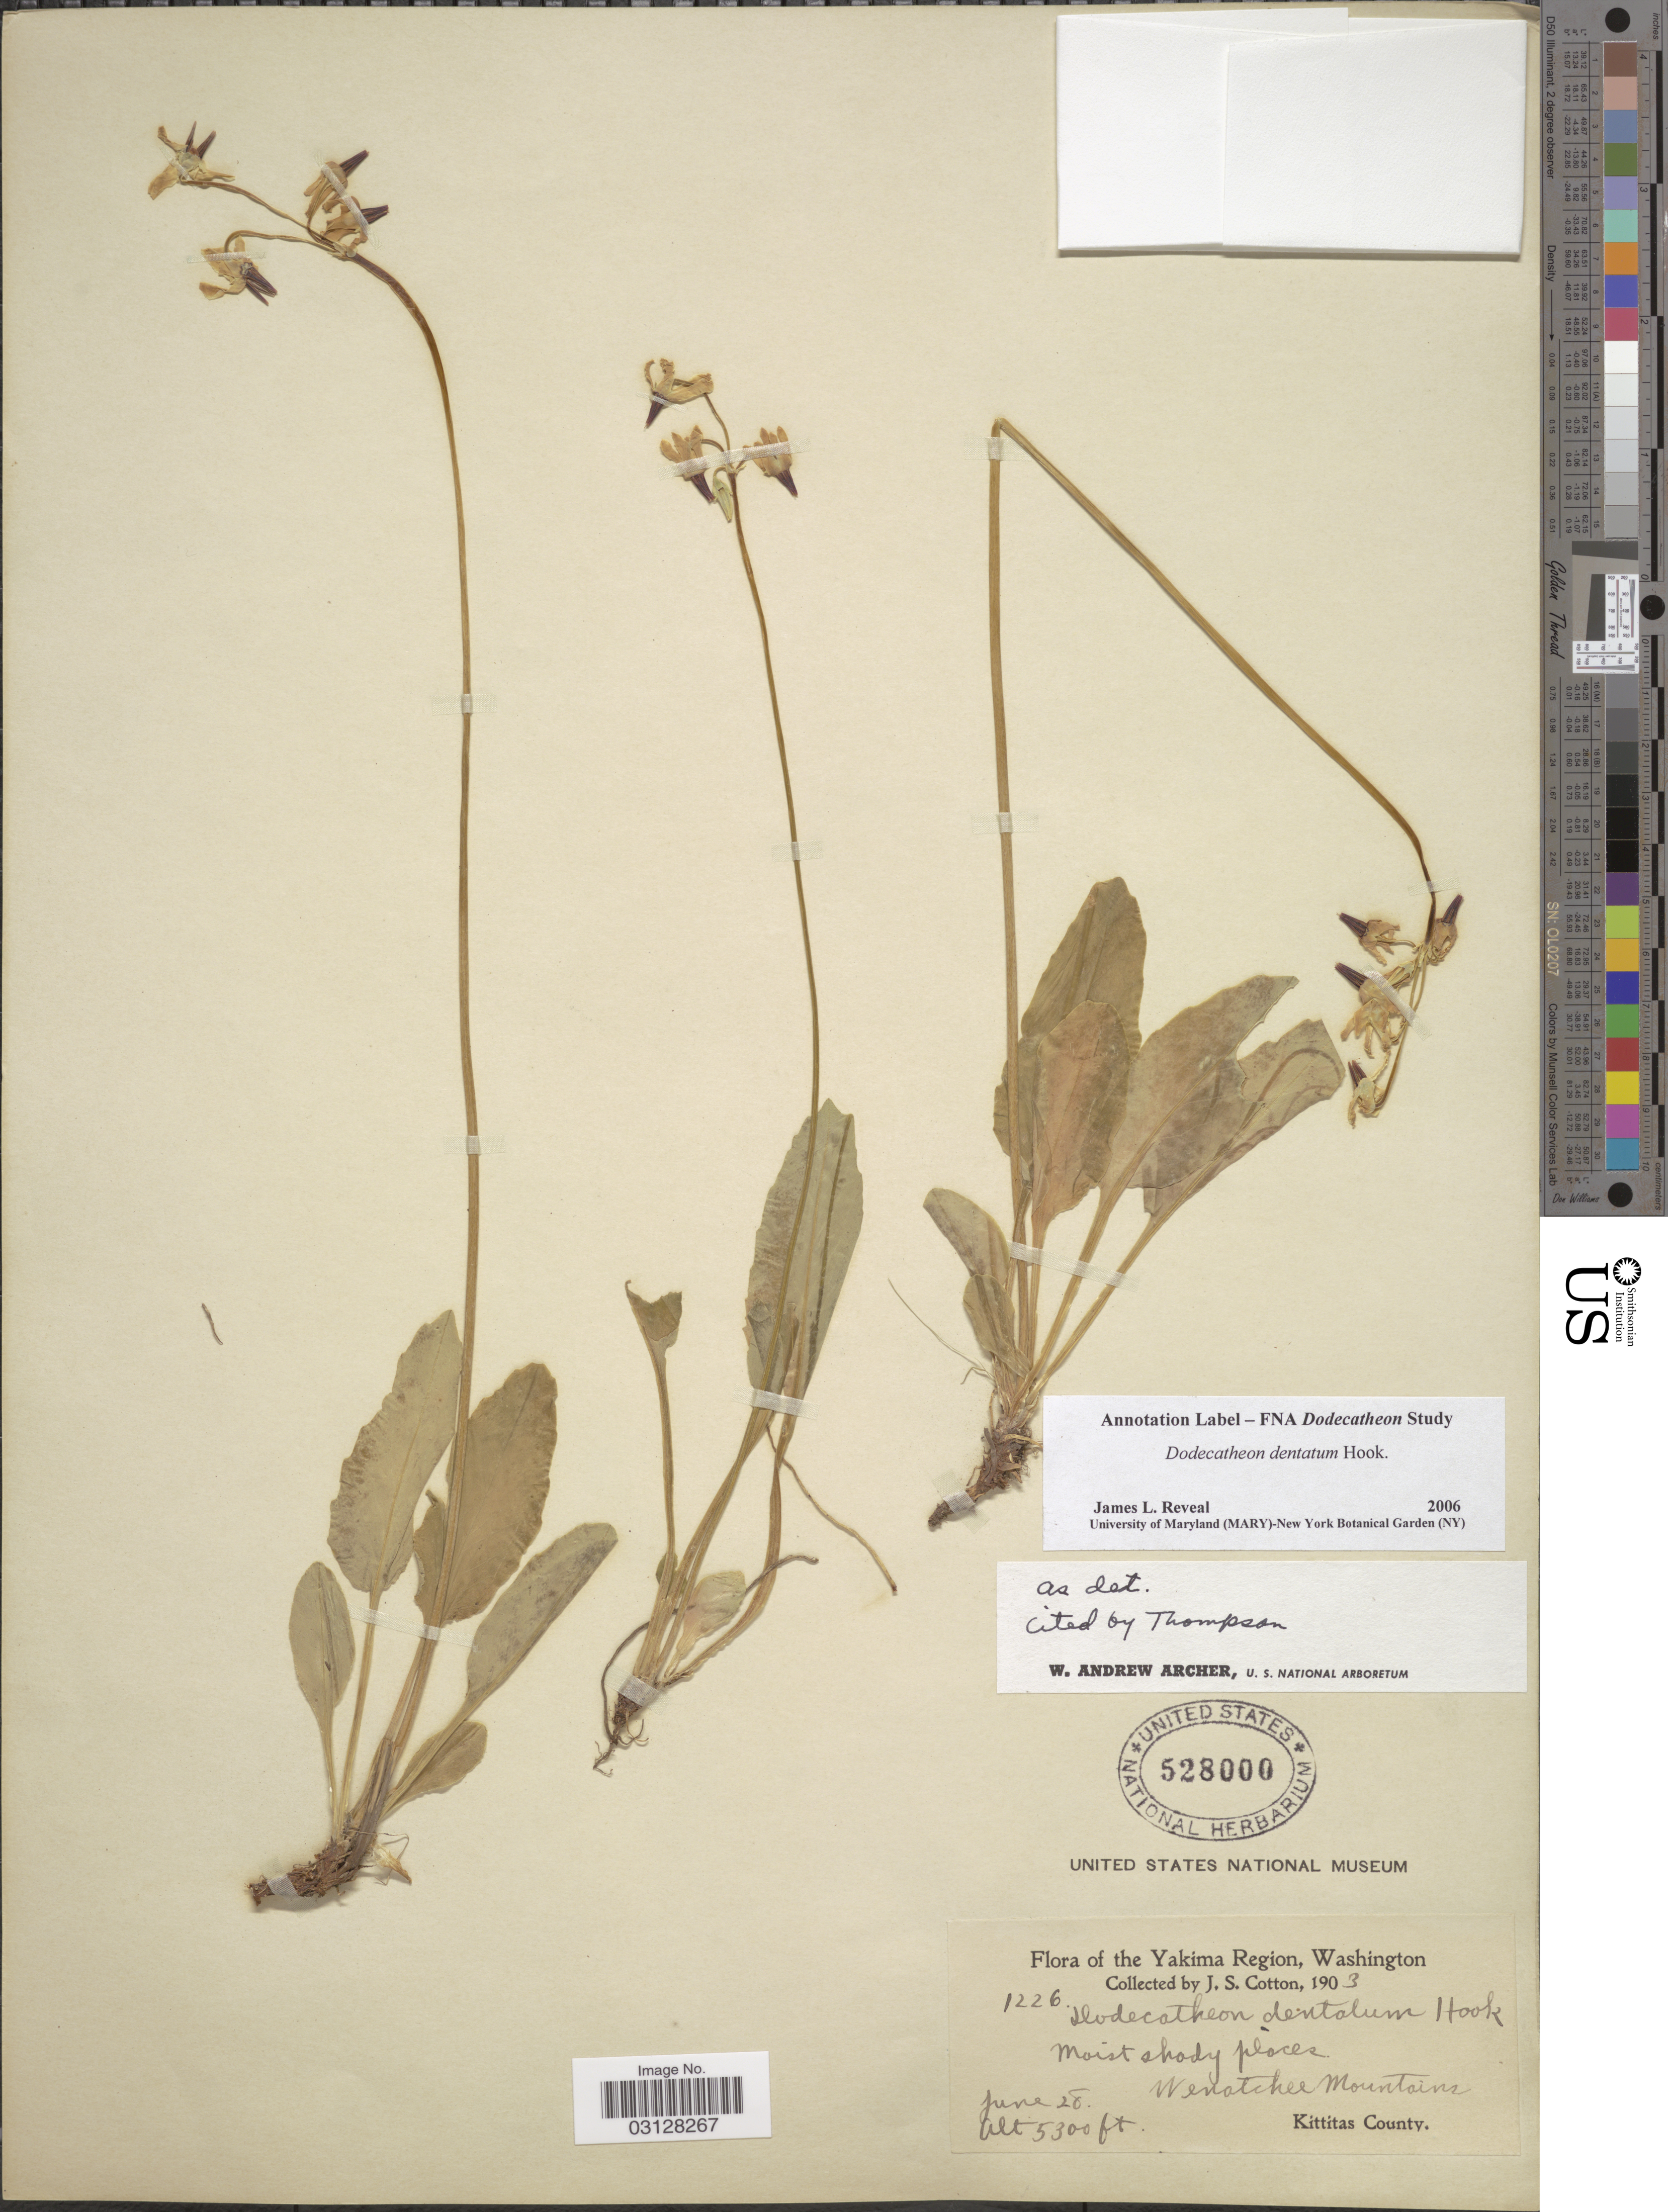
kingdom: Plantae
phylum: Tracheophyta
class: Magnoliopsida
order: Ericales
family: Primulaceae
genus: Dodecatheon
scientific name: Dodecatheon dentatum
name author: Hook.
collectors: J. S. Cotton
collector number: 1226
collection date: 1903-06-28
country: United States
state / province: Washington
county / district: Kittitas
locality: Yakima Region. Wenatchee Mountains. Kittitas County.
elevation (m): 1615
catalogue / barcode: US 528000